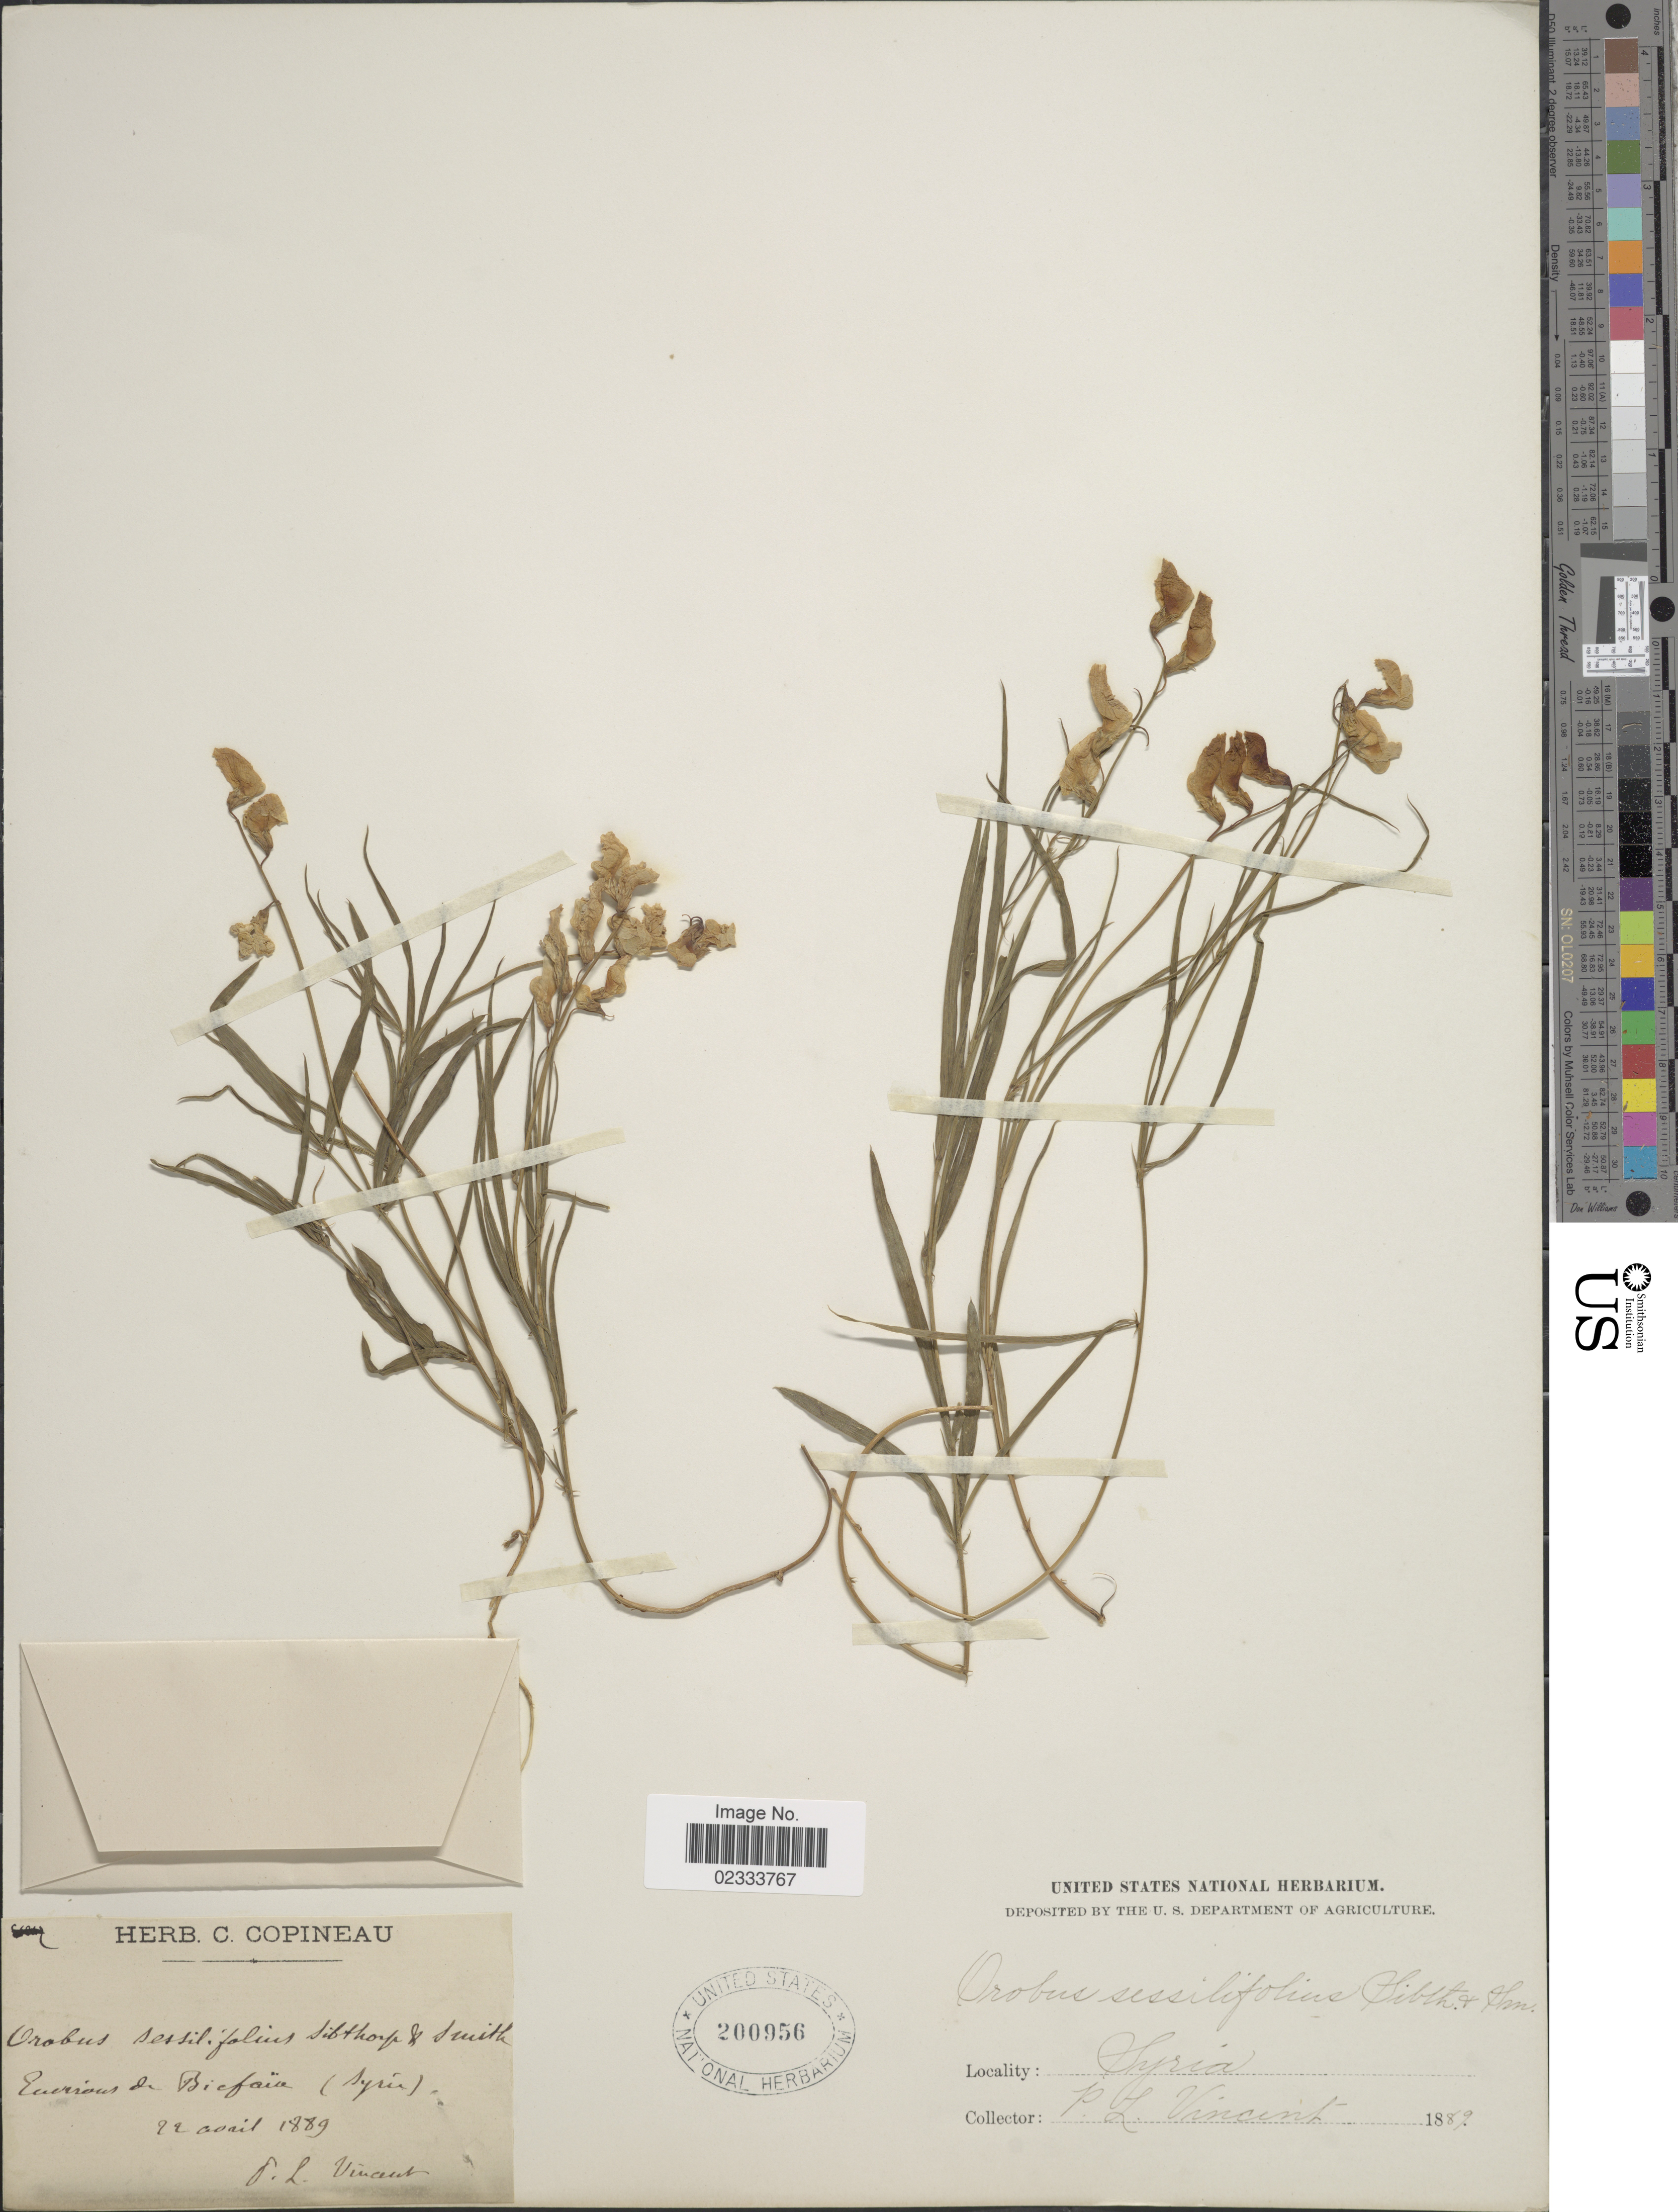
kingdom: Plantae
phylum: Tracheophyta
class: Magnoliopsida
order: Fabales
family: Fabaceae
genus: Lathyrus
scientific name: Lathyrus sessilifolius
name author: Ten.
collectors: P. Vincent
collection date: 1889-04-22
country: Syria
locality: Environs de Bicfaia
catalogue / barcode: US 200956